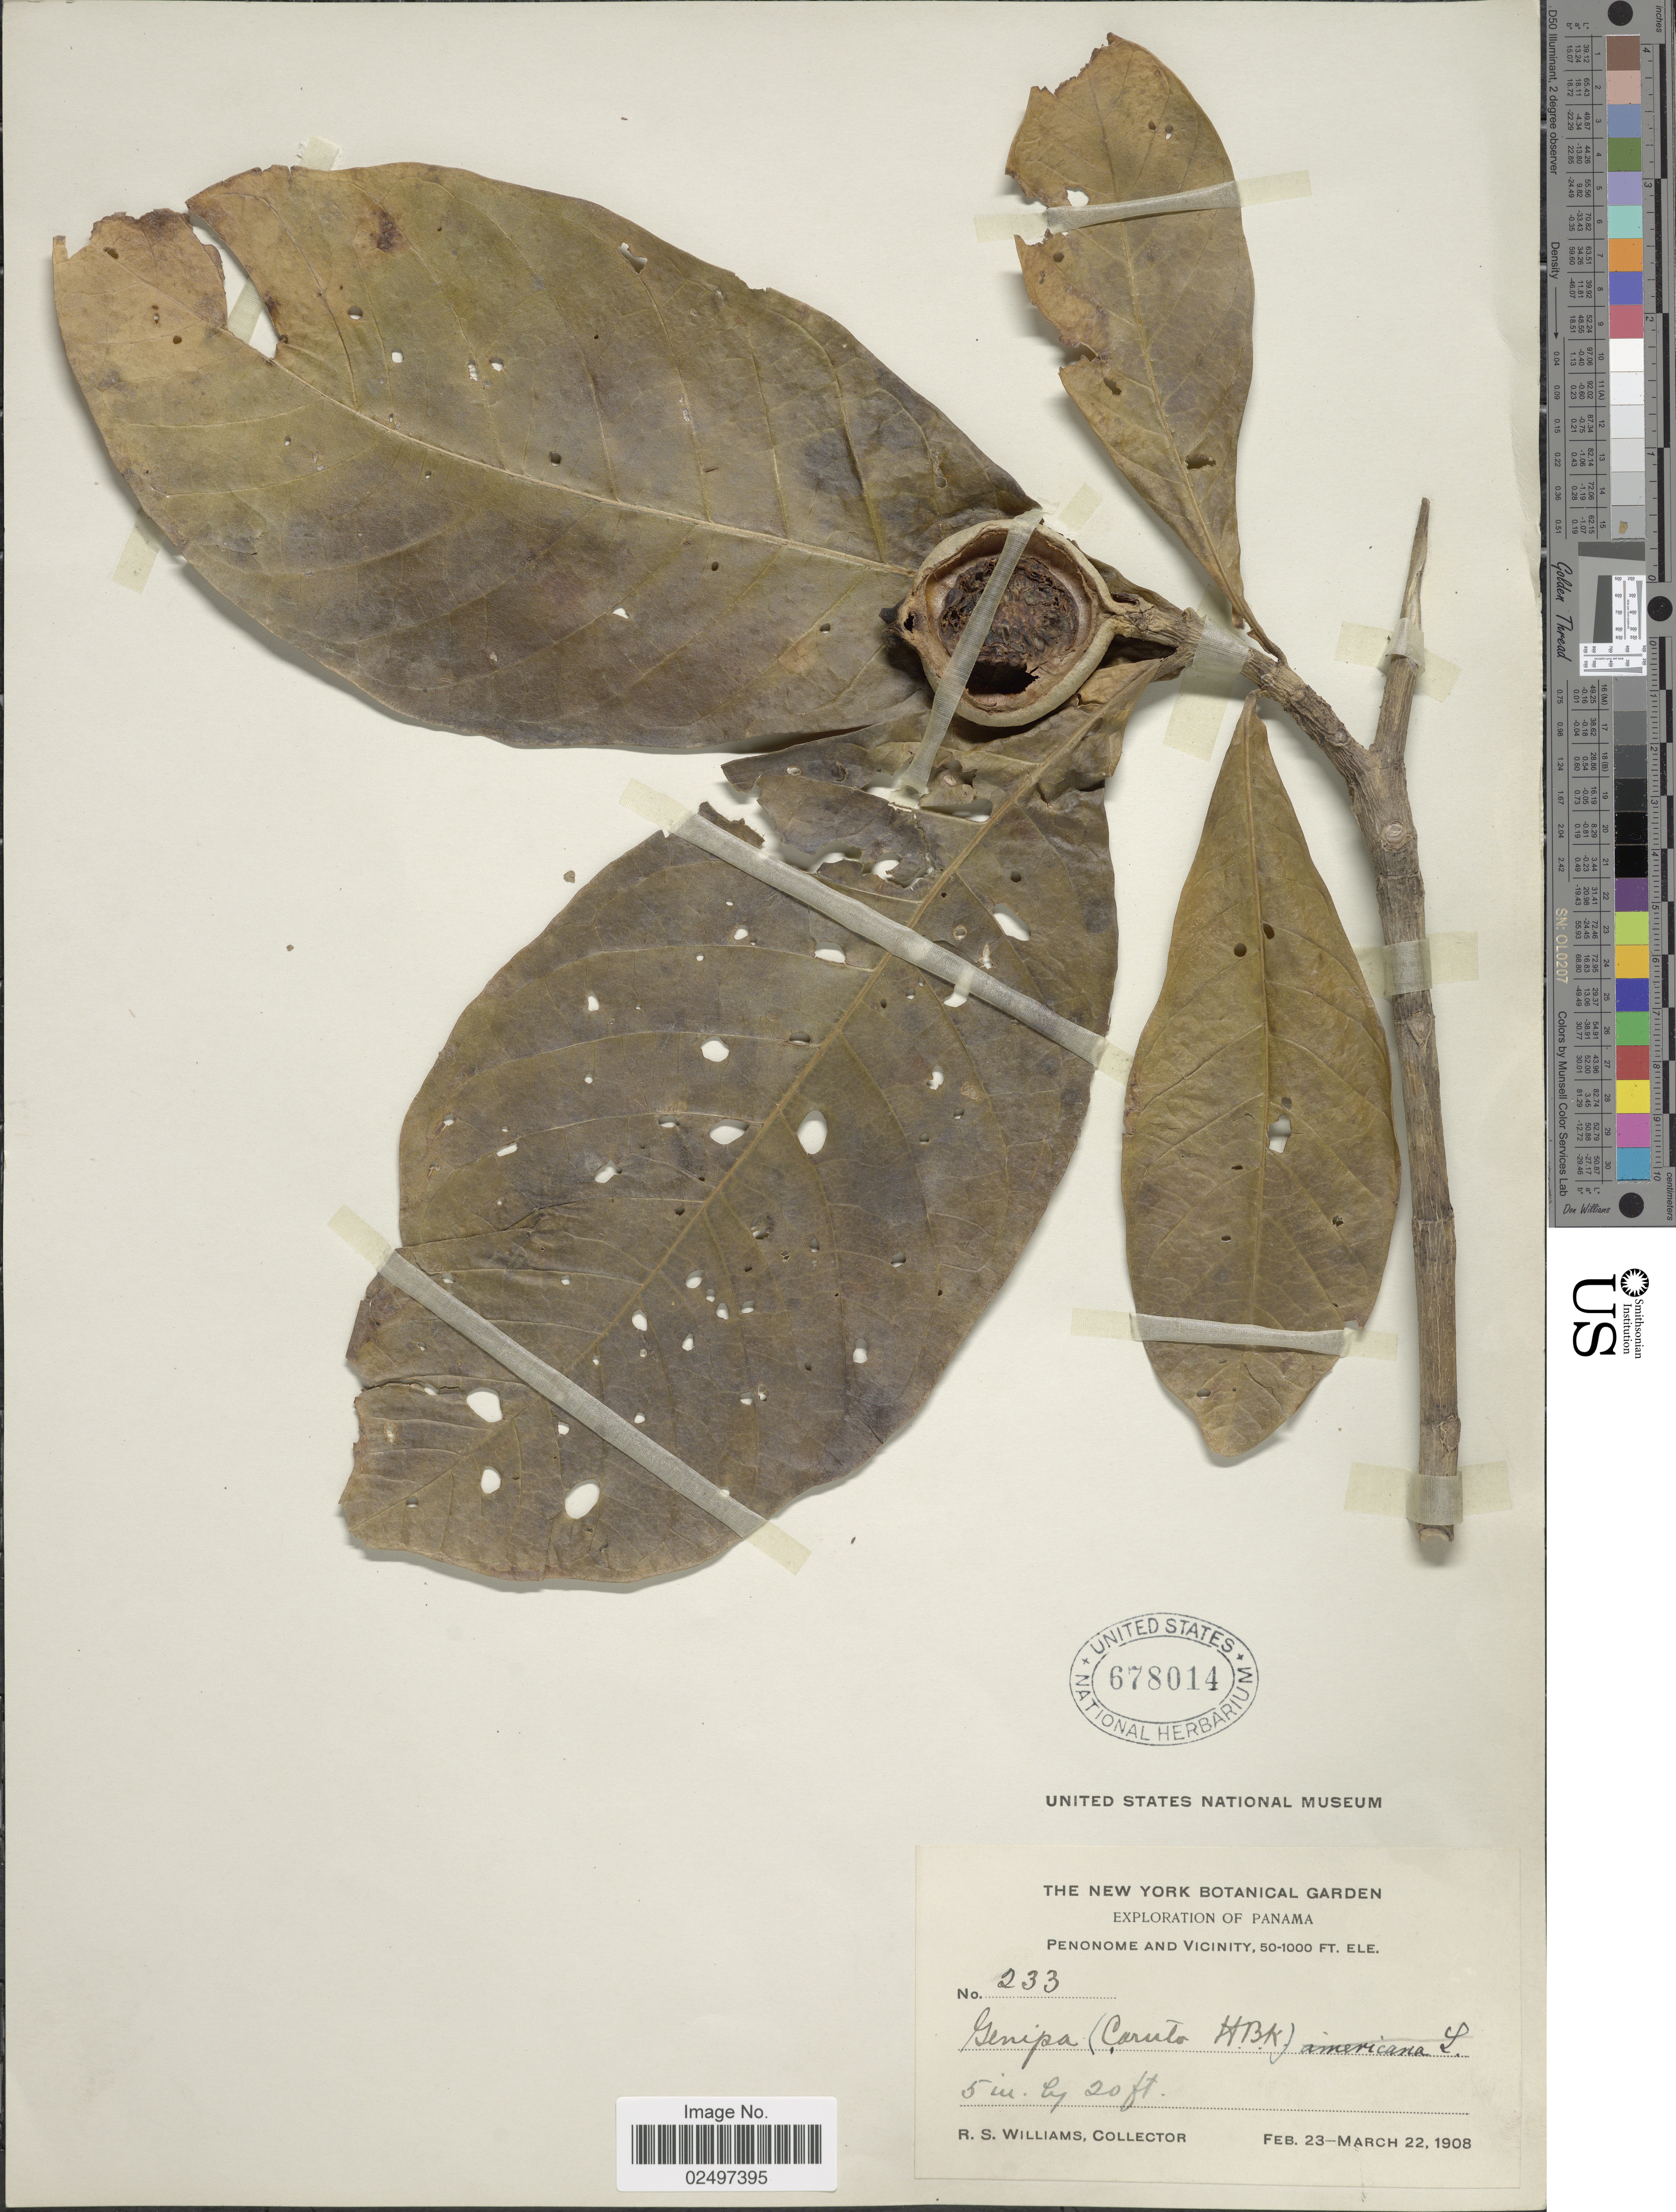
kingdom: Plantae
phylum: Tracheophyta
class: Magnoliopsida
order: Gentianales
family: Rubiaceae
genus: Genipa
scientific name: Genipa americana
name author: L.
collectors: R. S. Williams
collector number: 233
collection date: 1908-02-23/1908-03-22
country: Panama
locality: Penonome and Vicinity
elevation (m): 15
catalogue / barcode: US 678014